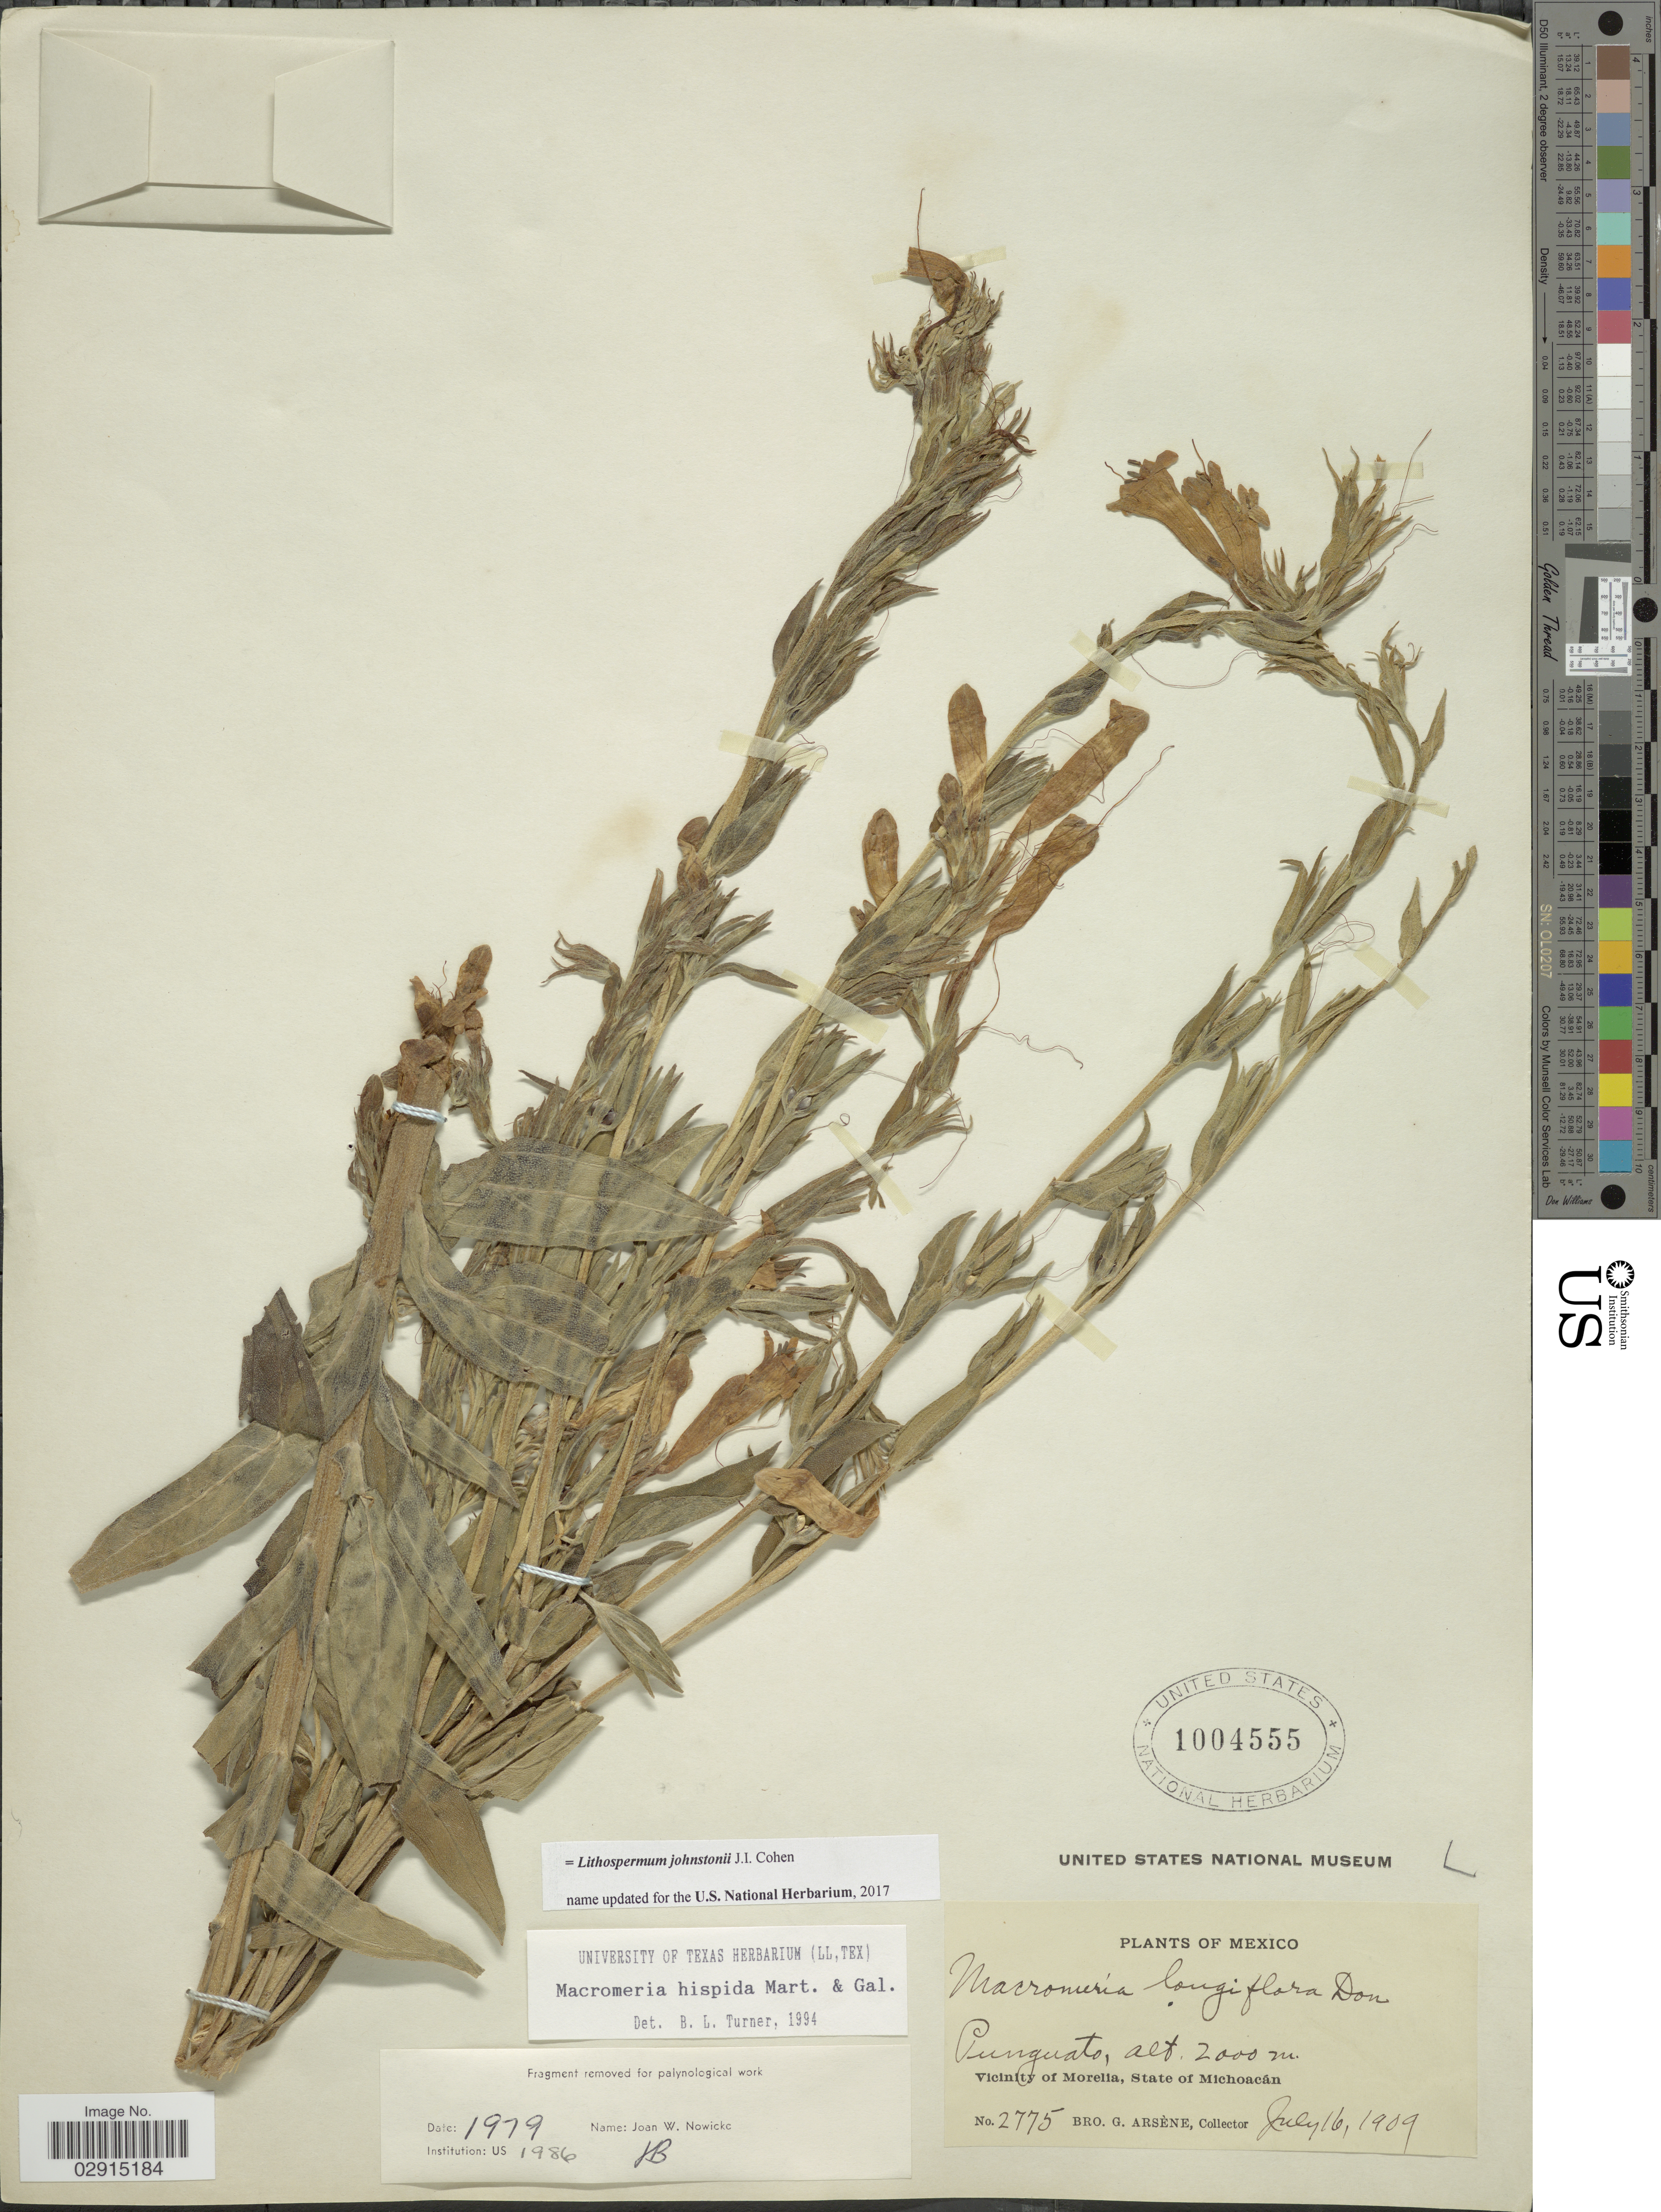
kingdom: Plantae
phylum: Tracheophyta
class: Magnoliopsida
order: Boraginales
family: Boraginaceae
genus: Lithospermum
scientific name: Lithospermum johnstonii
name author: Cohen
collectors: Bro. G. Arsène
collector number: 2775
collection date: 1909-07-16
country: Mexico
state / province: Michoacán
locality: Punguato. Vicinity of Morelia.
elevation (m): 2000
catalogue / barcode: US 1004555